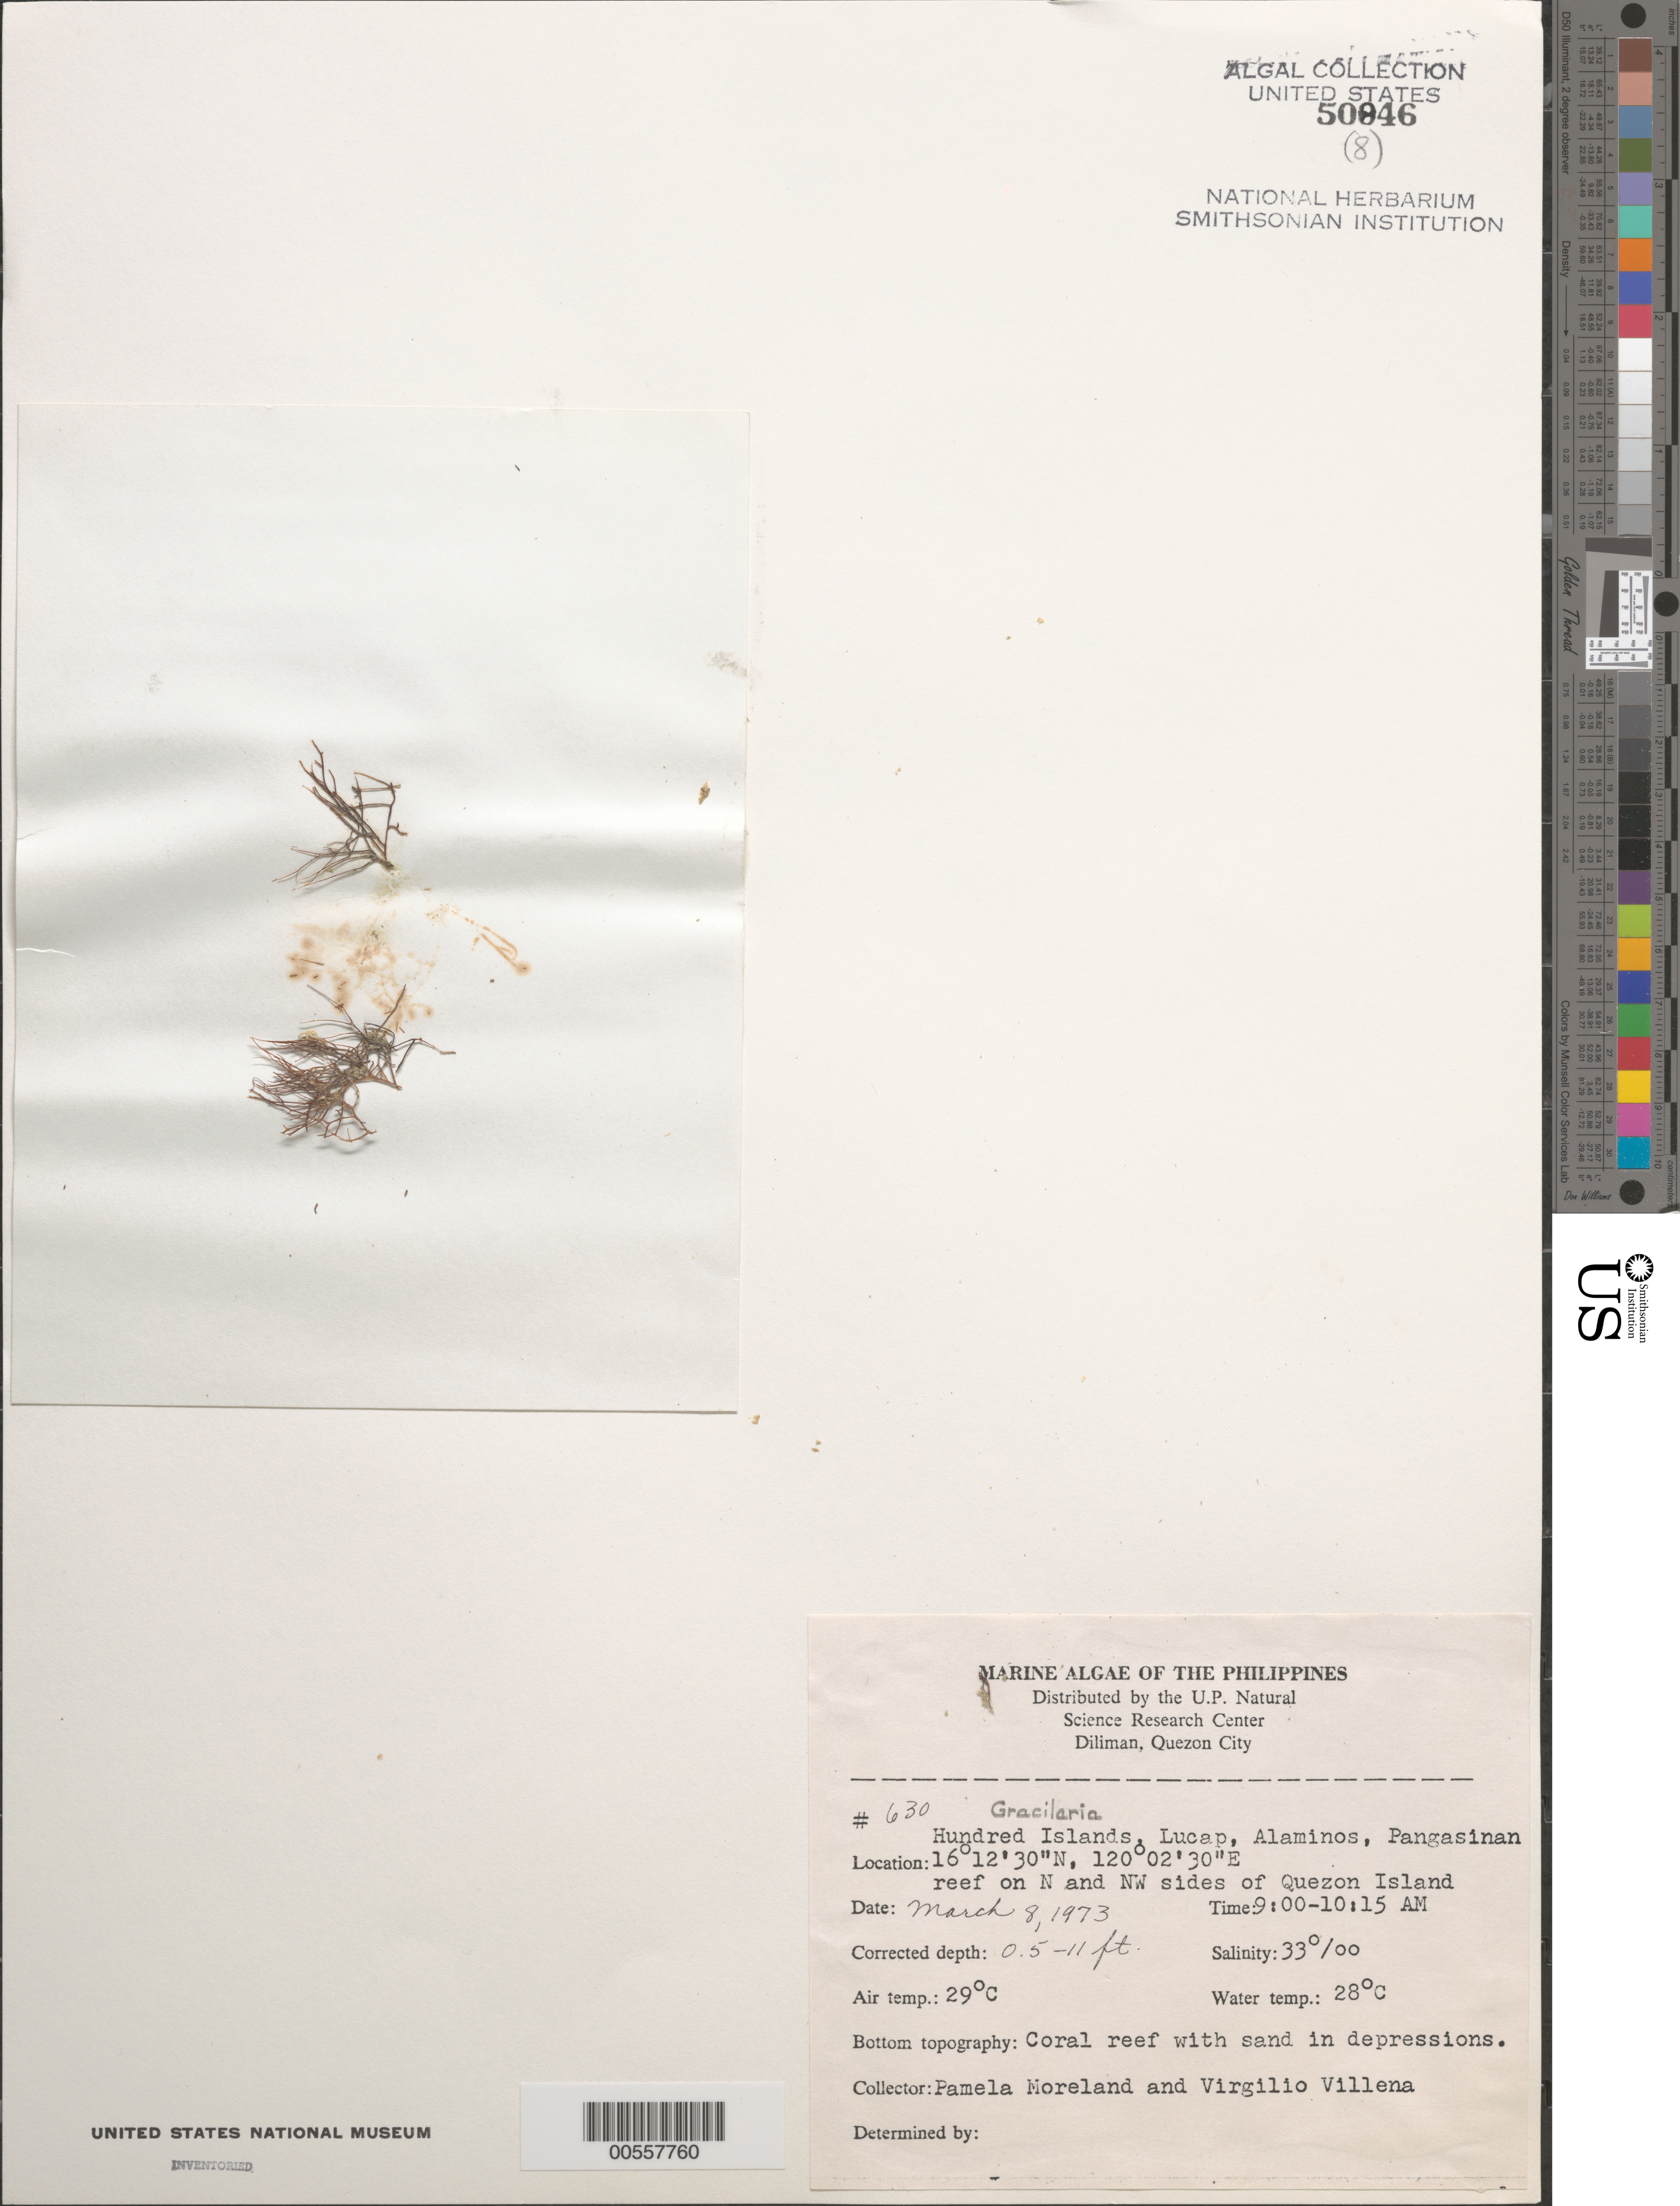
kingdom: Plantae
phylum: Rhodophyta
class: Florideophyceae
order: Gracilariales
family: Gracilariaceae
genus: Gracilaria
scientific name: Gracilaria sp.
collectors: P. Moreland & V. Villena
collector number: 630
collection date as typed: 08 Mar 1973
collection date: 1973-03-08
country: Philippines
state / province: Ilocos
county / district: Pangasinan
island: Quezon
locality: Lucap, Alaminos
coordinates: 16 12' 30" N, 120 02' 30" E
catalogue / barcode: US 50846